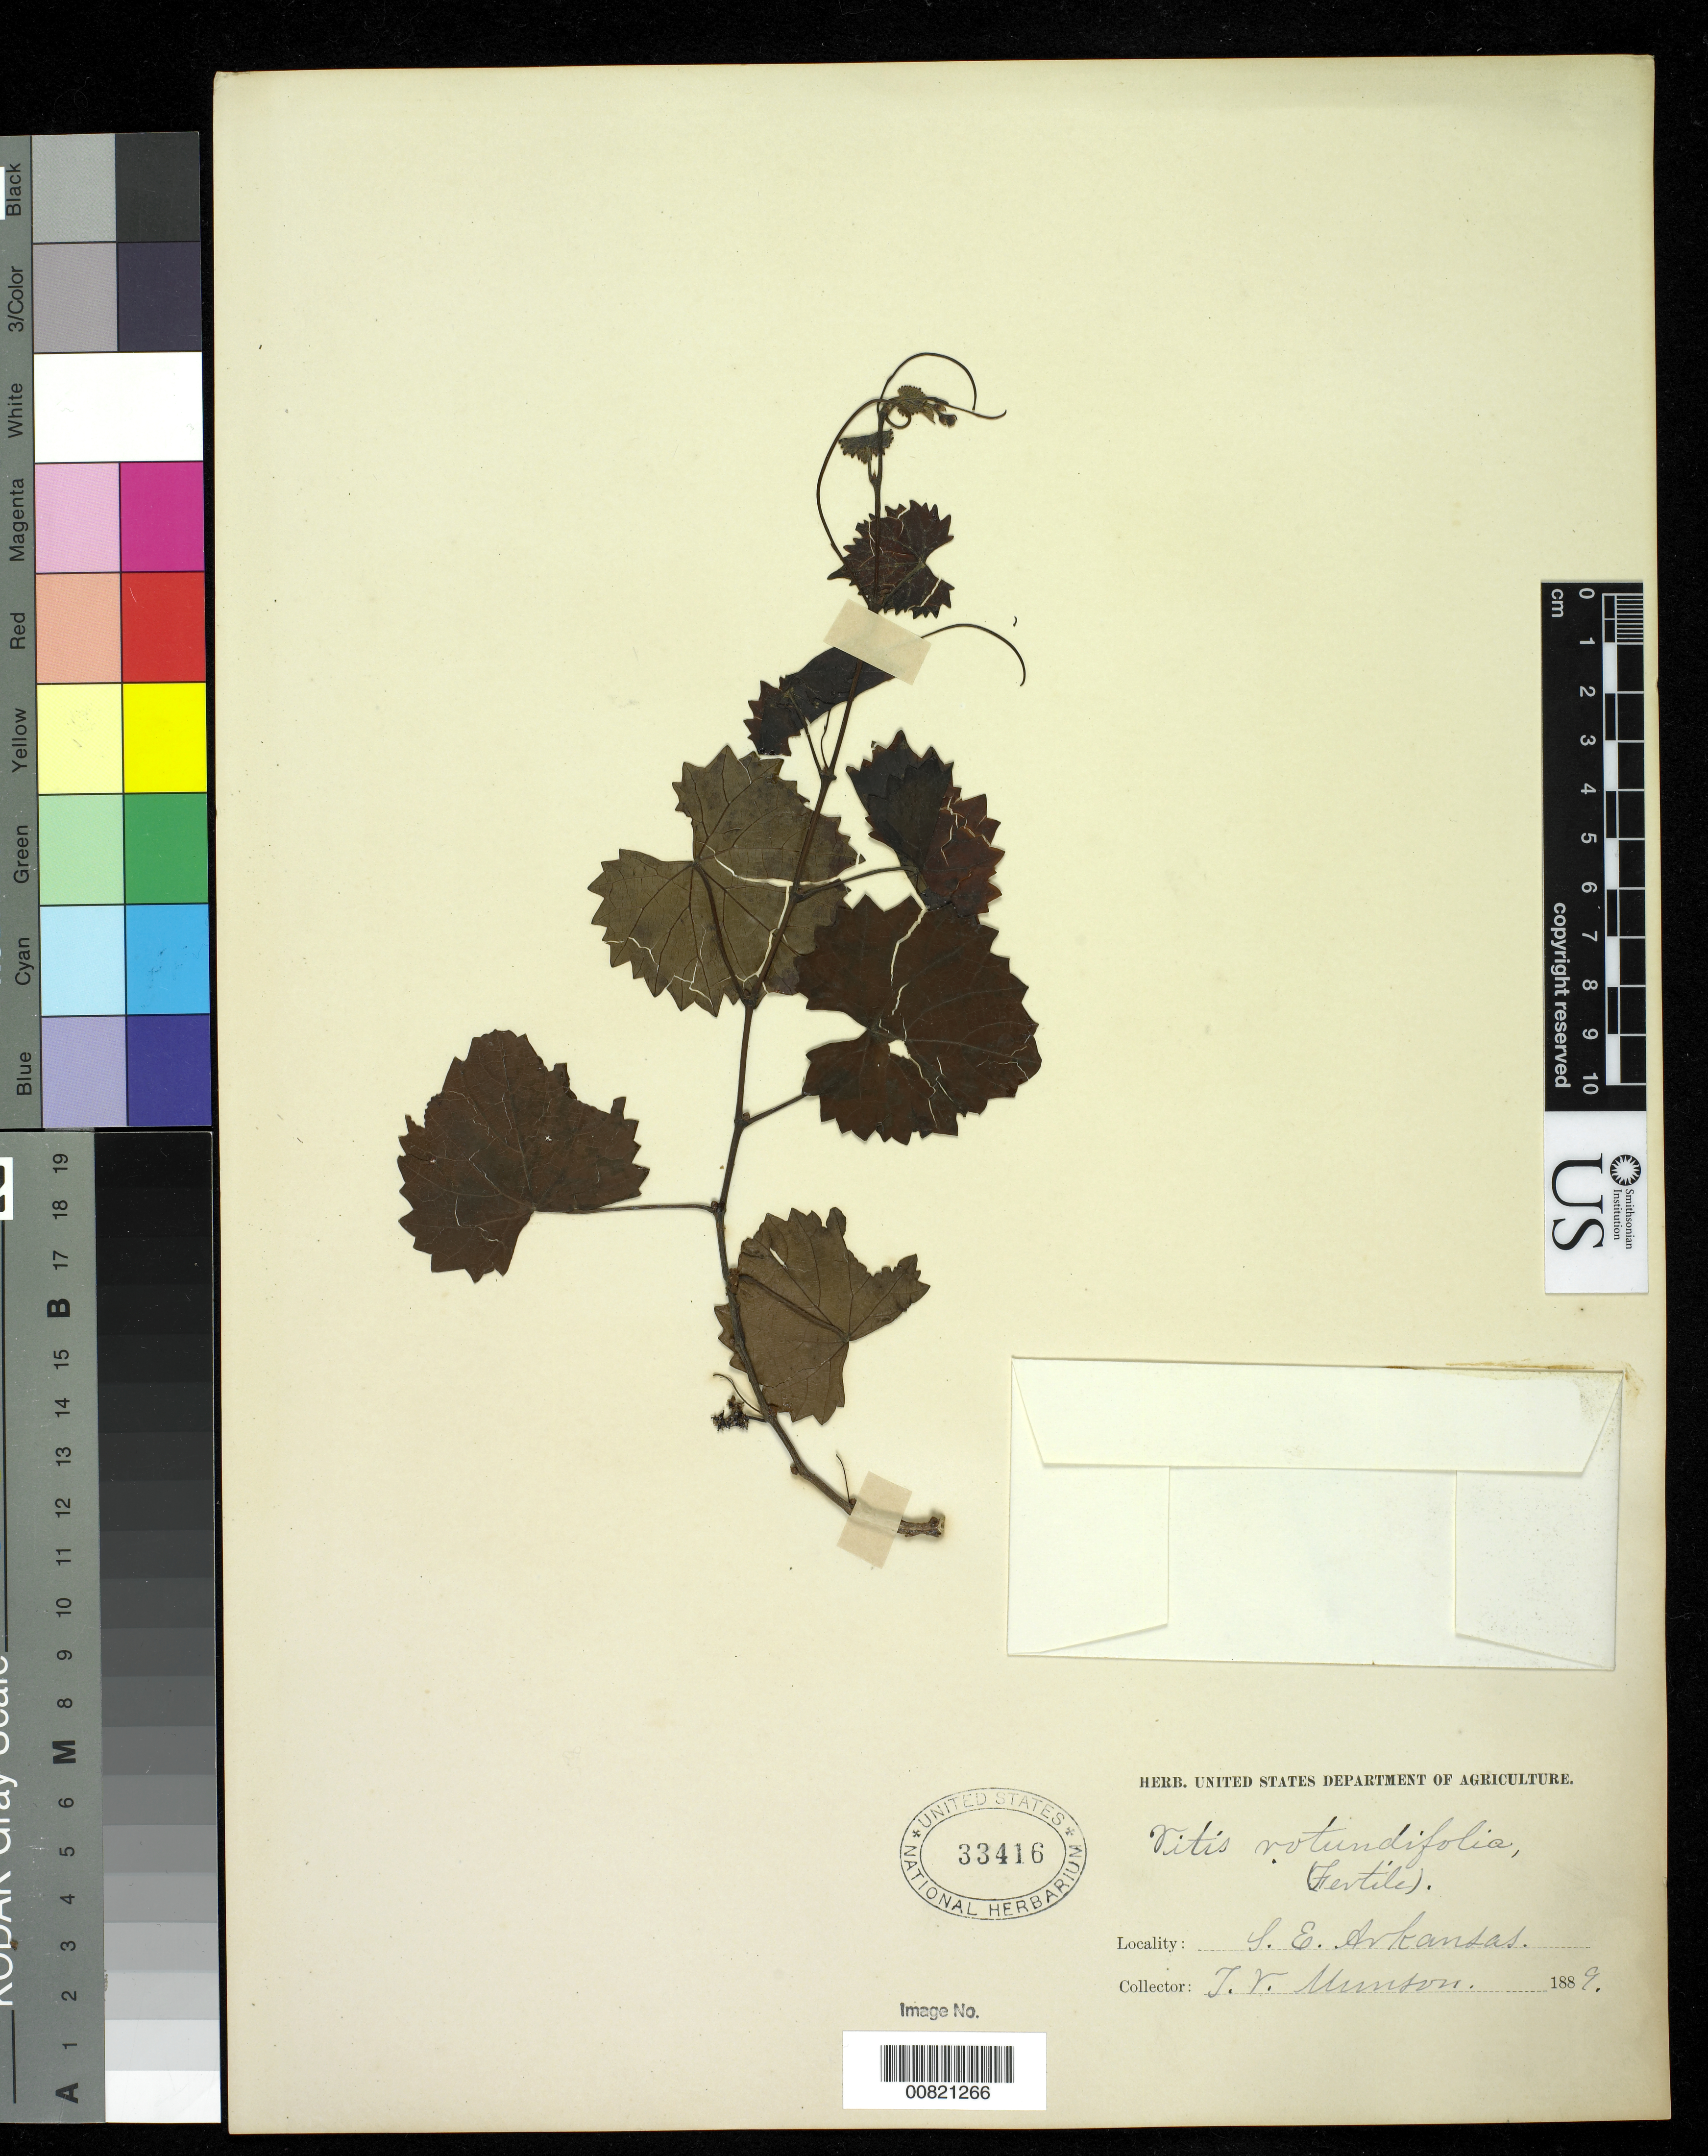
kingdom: Plantae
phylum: Tracheophyta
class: Magnoliopsida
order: Vitales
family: Vitaceae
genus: Vitis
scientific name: Vitis rotundifolia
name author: Michx.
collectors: T. V. Munson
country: United States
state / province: Arkansas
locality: SE Arkansas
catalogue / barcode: US 33416